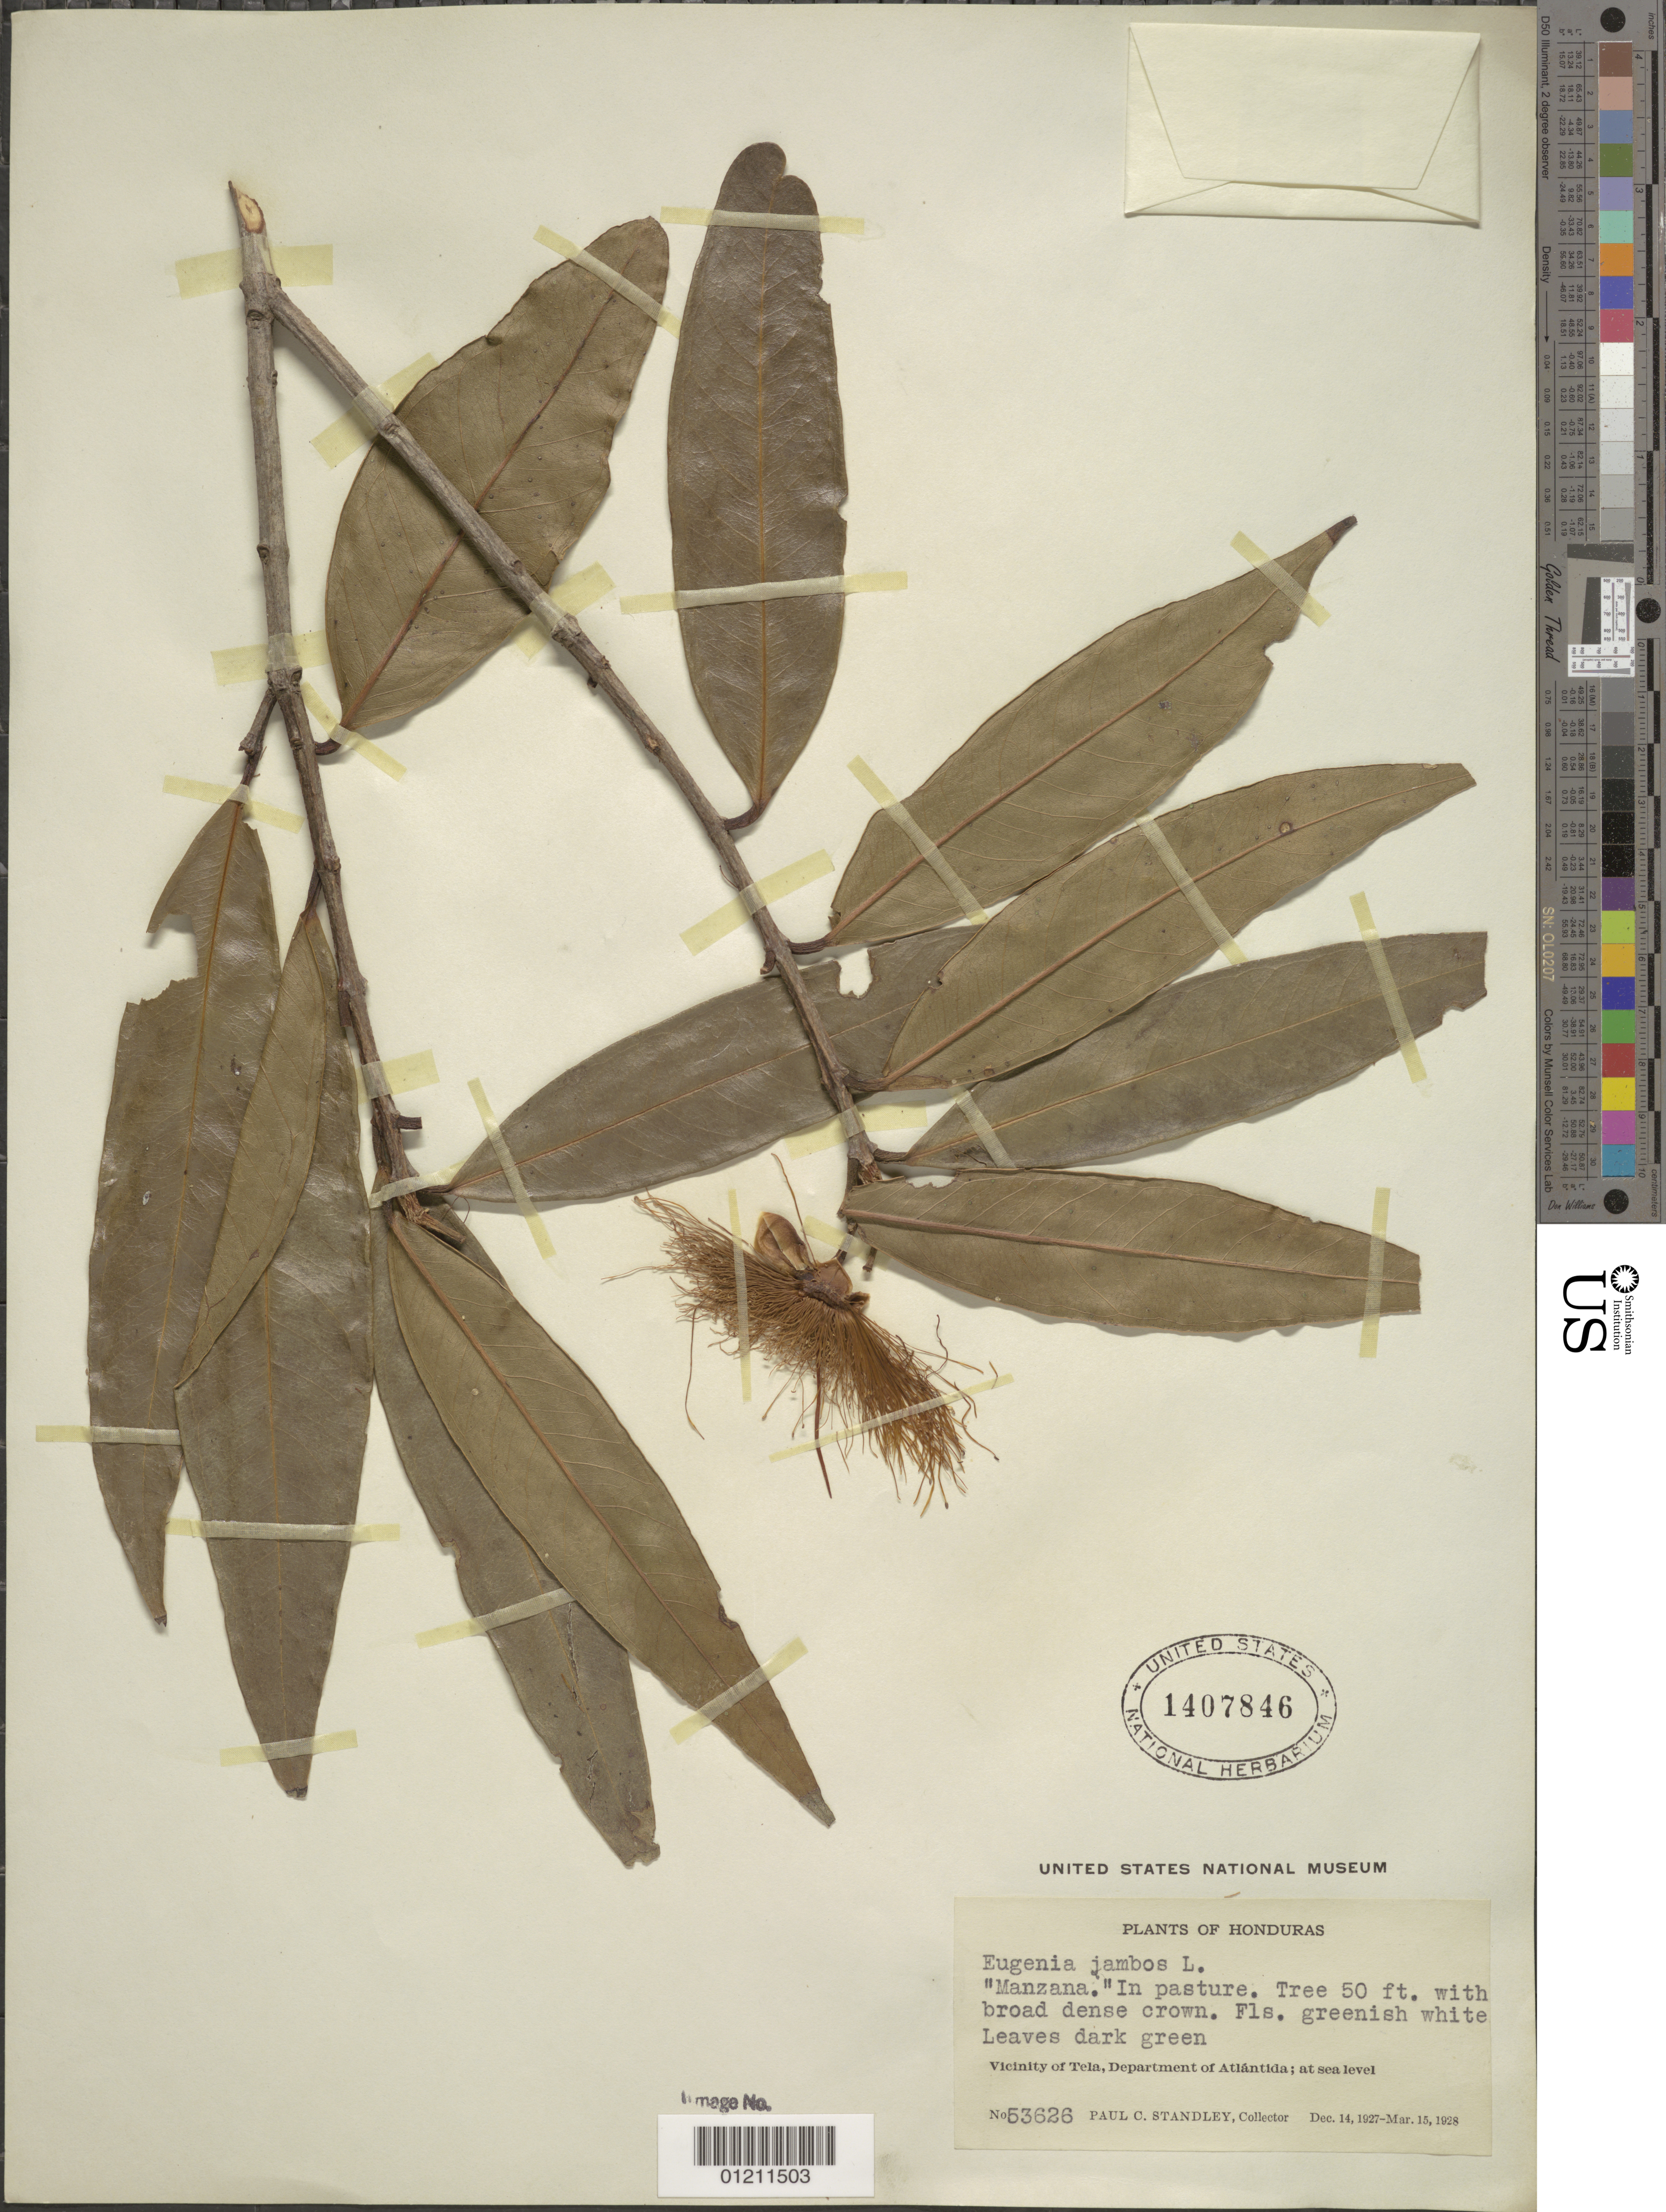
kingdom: Plantae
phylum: Tracheophyta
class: Magnoliopsida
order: Myrtales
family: Myrtaceae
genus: Syzygium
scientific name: Syzygium jambos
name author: (L.) Alston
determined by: Strong, Mark T., (BOT), Smithsonian Institution - National Museum of Natural History (UNITED STATES)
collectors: P. C. Standley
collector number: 53626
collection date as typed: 14 Dec 1927 to 15 Mar 1927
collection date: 1927-03-15/1927-12-14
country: Honduras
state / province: Atlántida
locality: Vicinity of Tela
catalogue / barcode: US 1407846